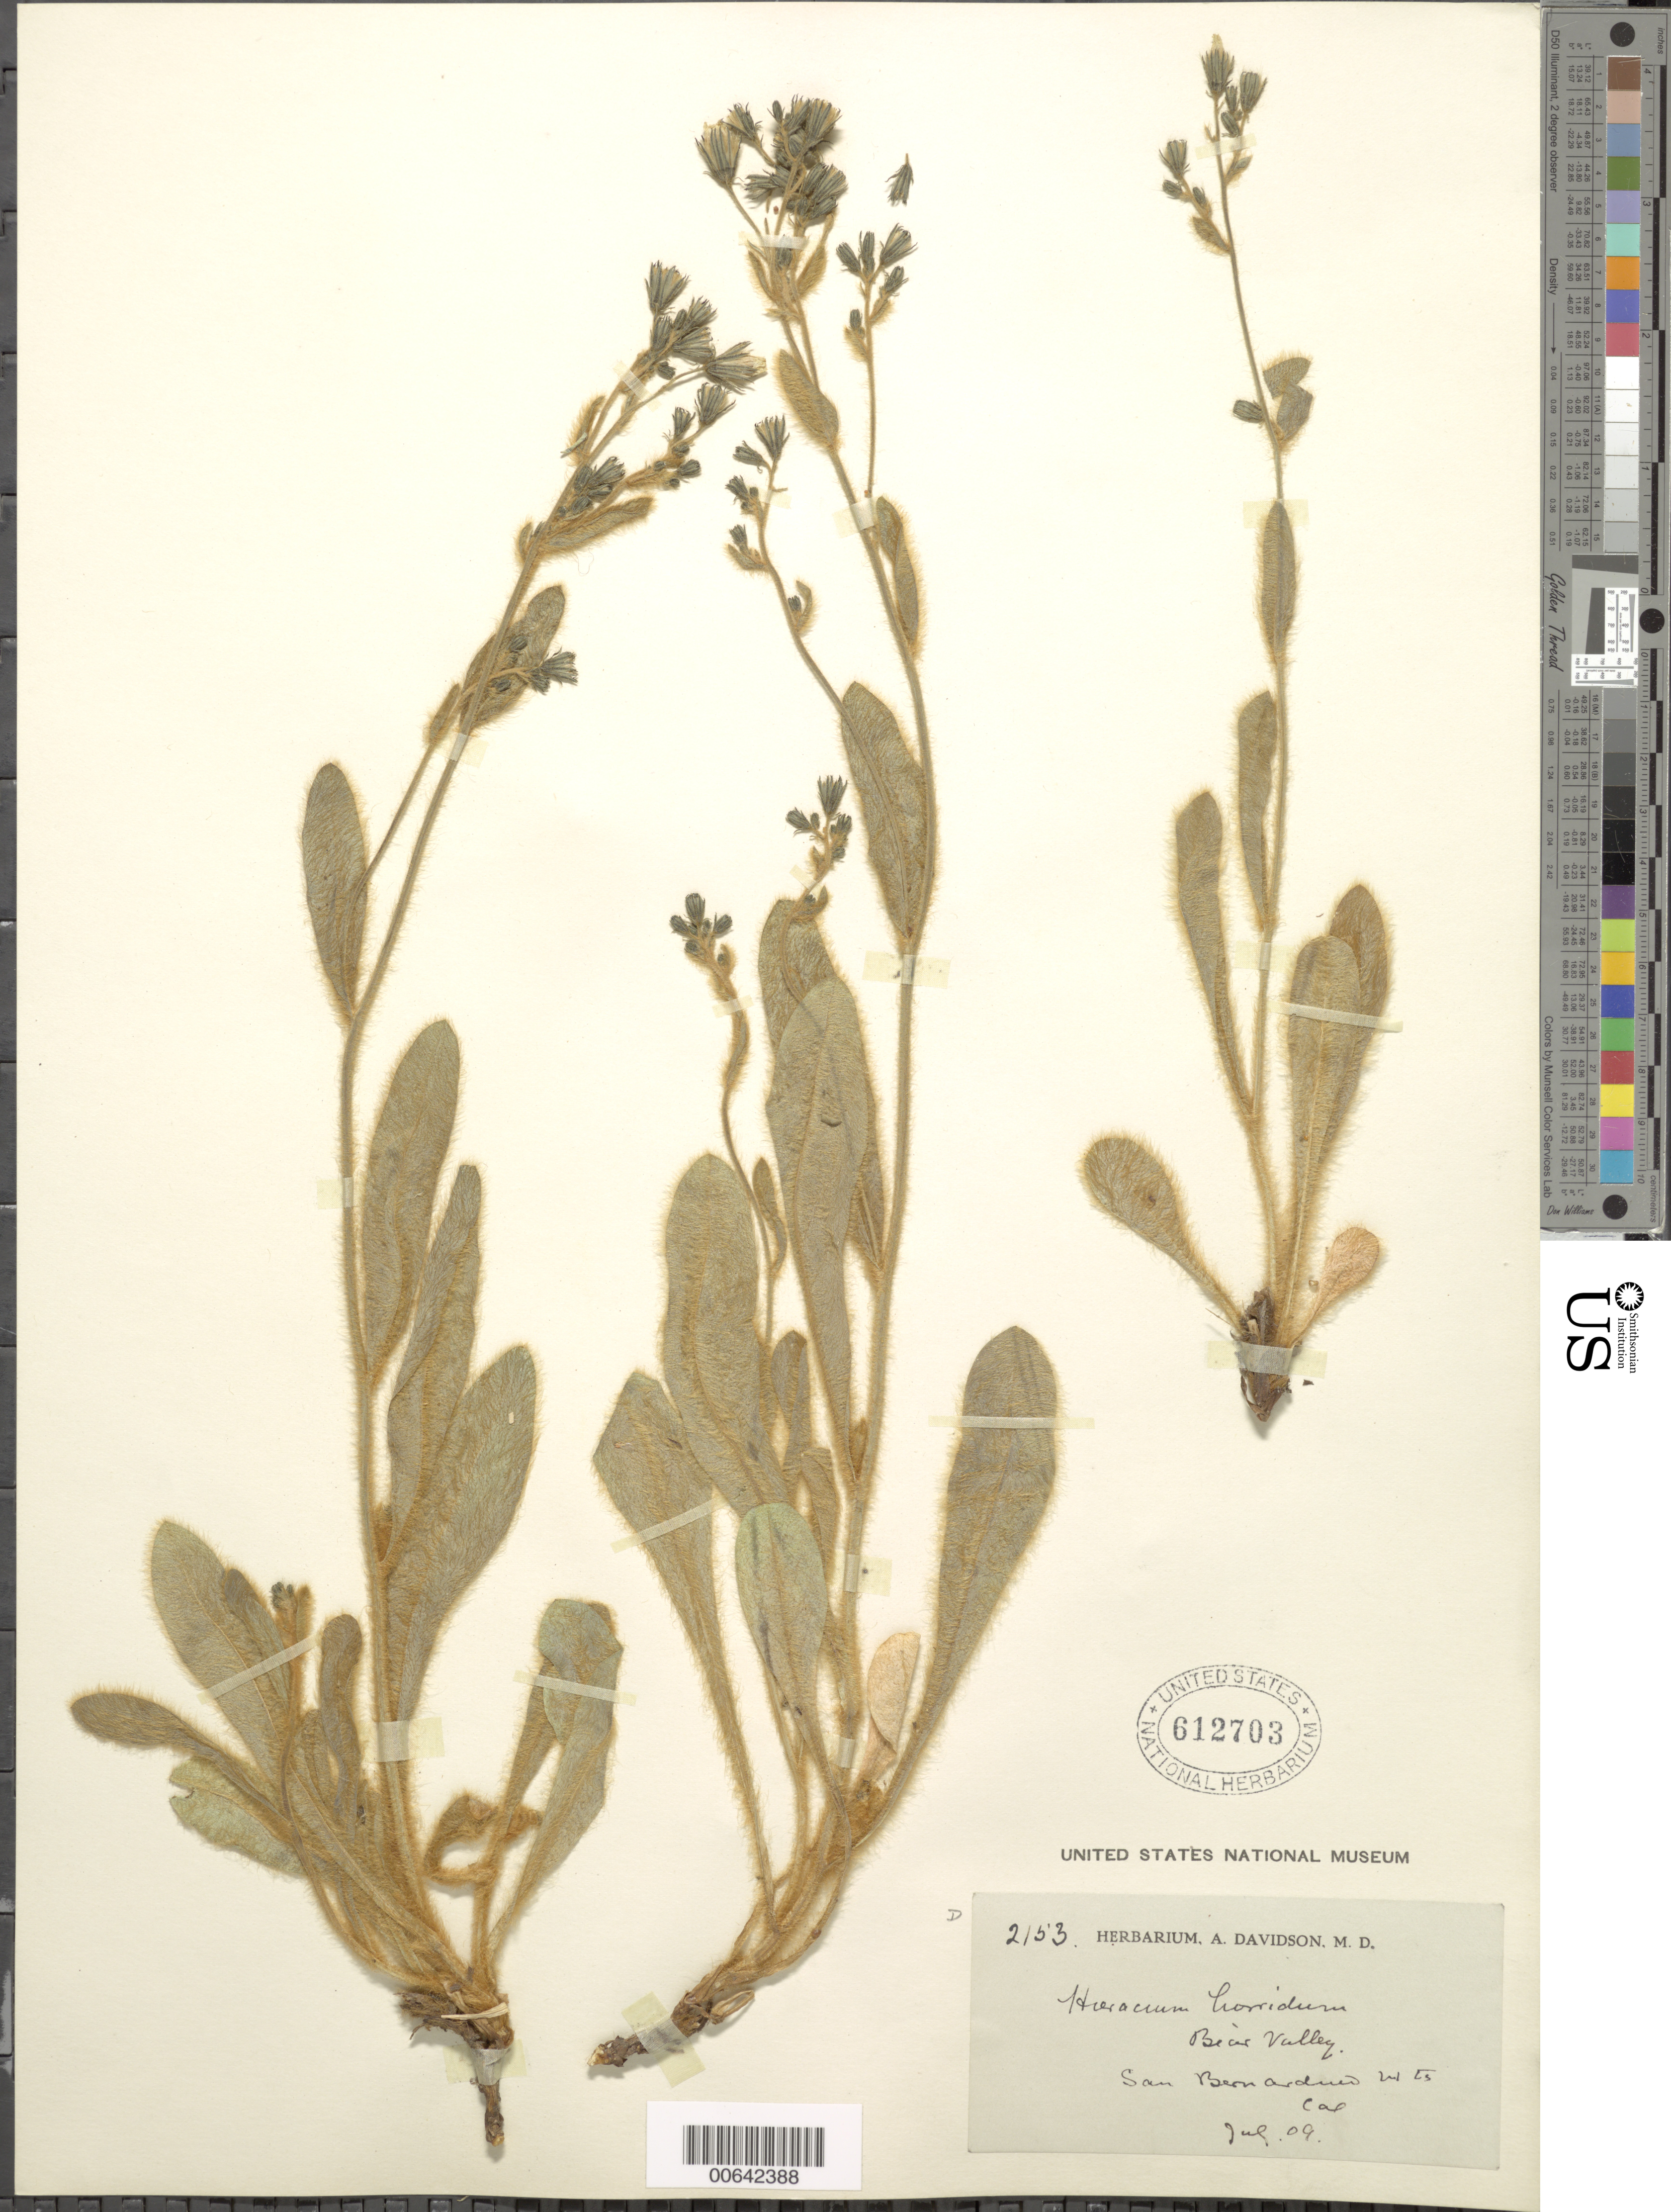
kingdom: Plantae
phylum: Tracheophyta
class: Magnoliopsida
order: Asterales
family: Asteraceae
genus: Hieracium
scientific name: Hieracium horridum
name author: Fr.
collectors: ex herb. A. Davidson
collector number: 2153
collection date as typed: Transcribed d/m/y: /7/09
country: United States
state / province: California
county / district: San Bernardino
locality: Bear Valley, San Bernardino Mts.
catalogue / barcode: US 612703